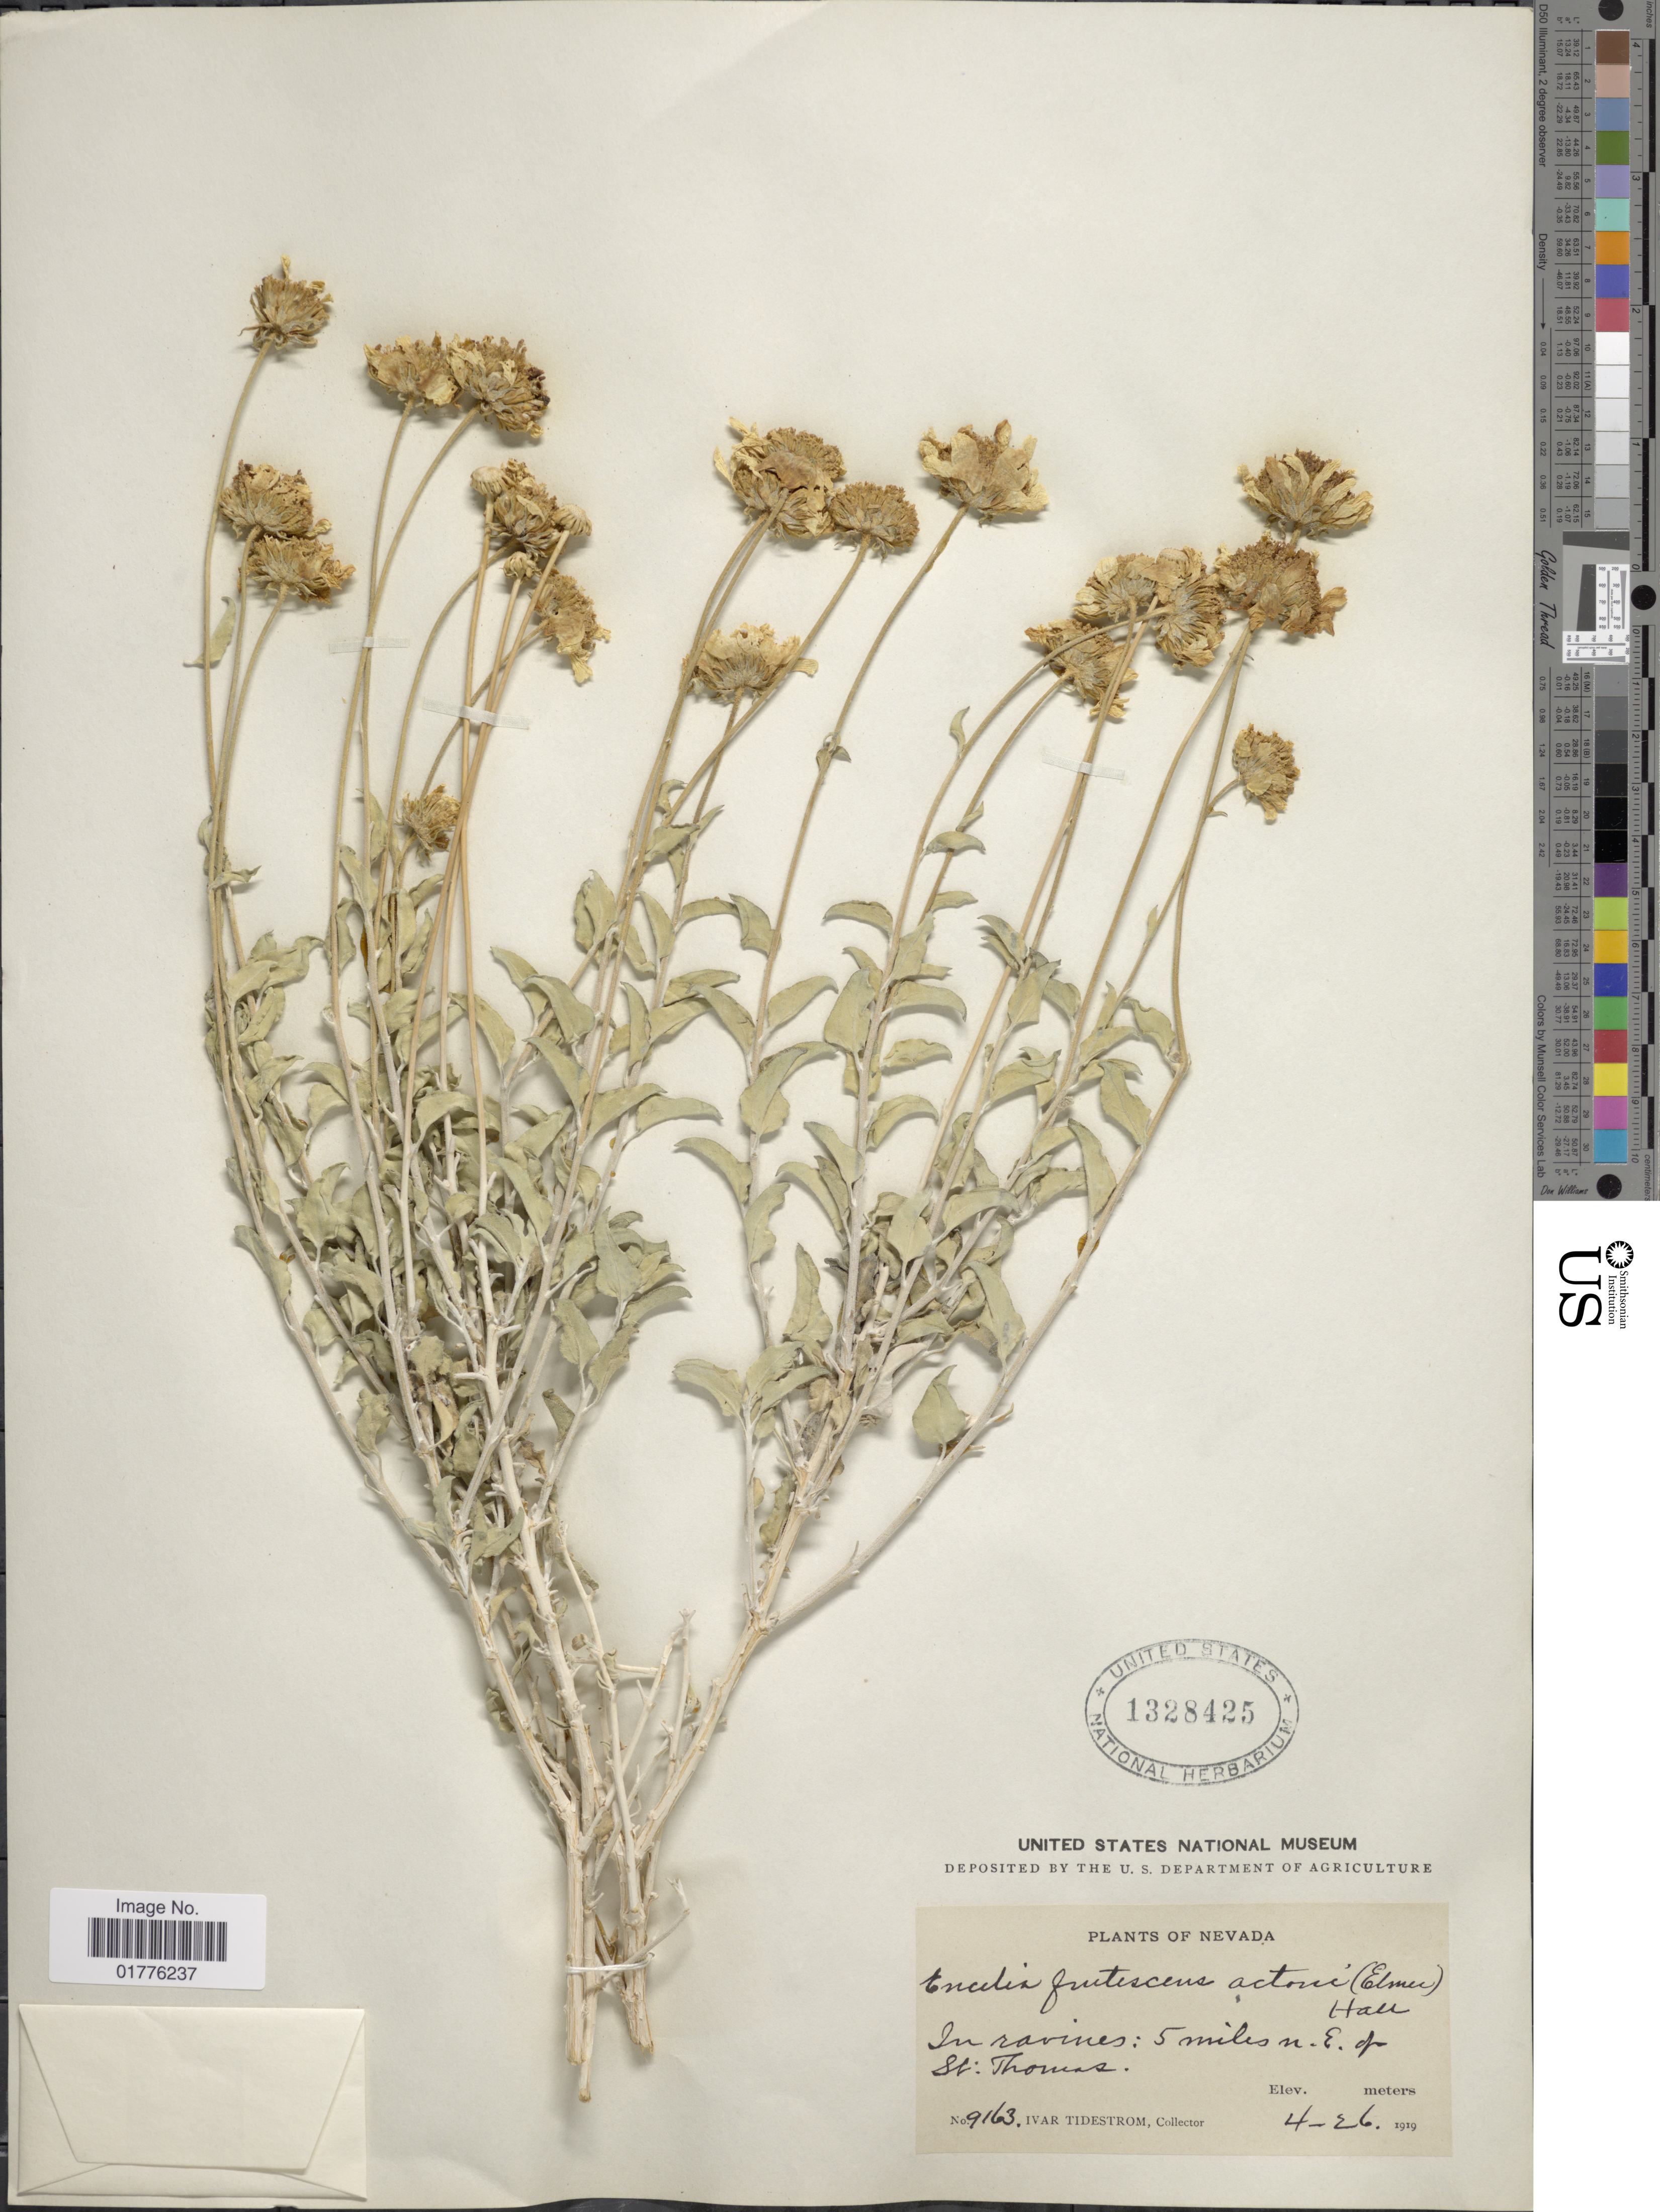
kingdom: Plantae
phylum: Tracheophyta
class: Magnoliopsida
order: Asterales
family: Asteraceae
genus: Encelia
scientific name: Encelia frutescens var. actonii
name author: (Elmer) S.F. Blake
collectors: I. F. Tidestrom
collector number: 9163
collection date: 1919-04-26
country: United States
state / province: Nevada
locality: In ravines: 5 miles n. e of St. Thomas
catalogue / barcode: US 1328425